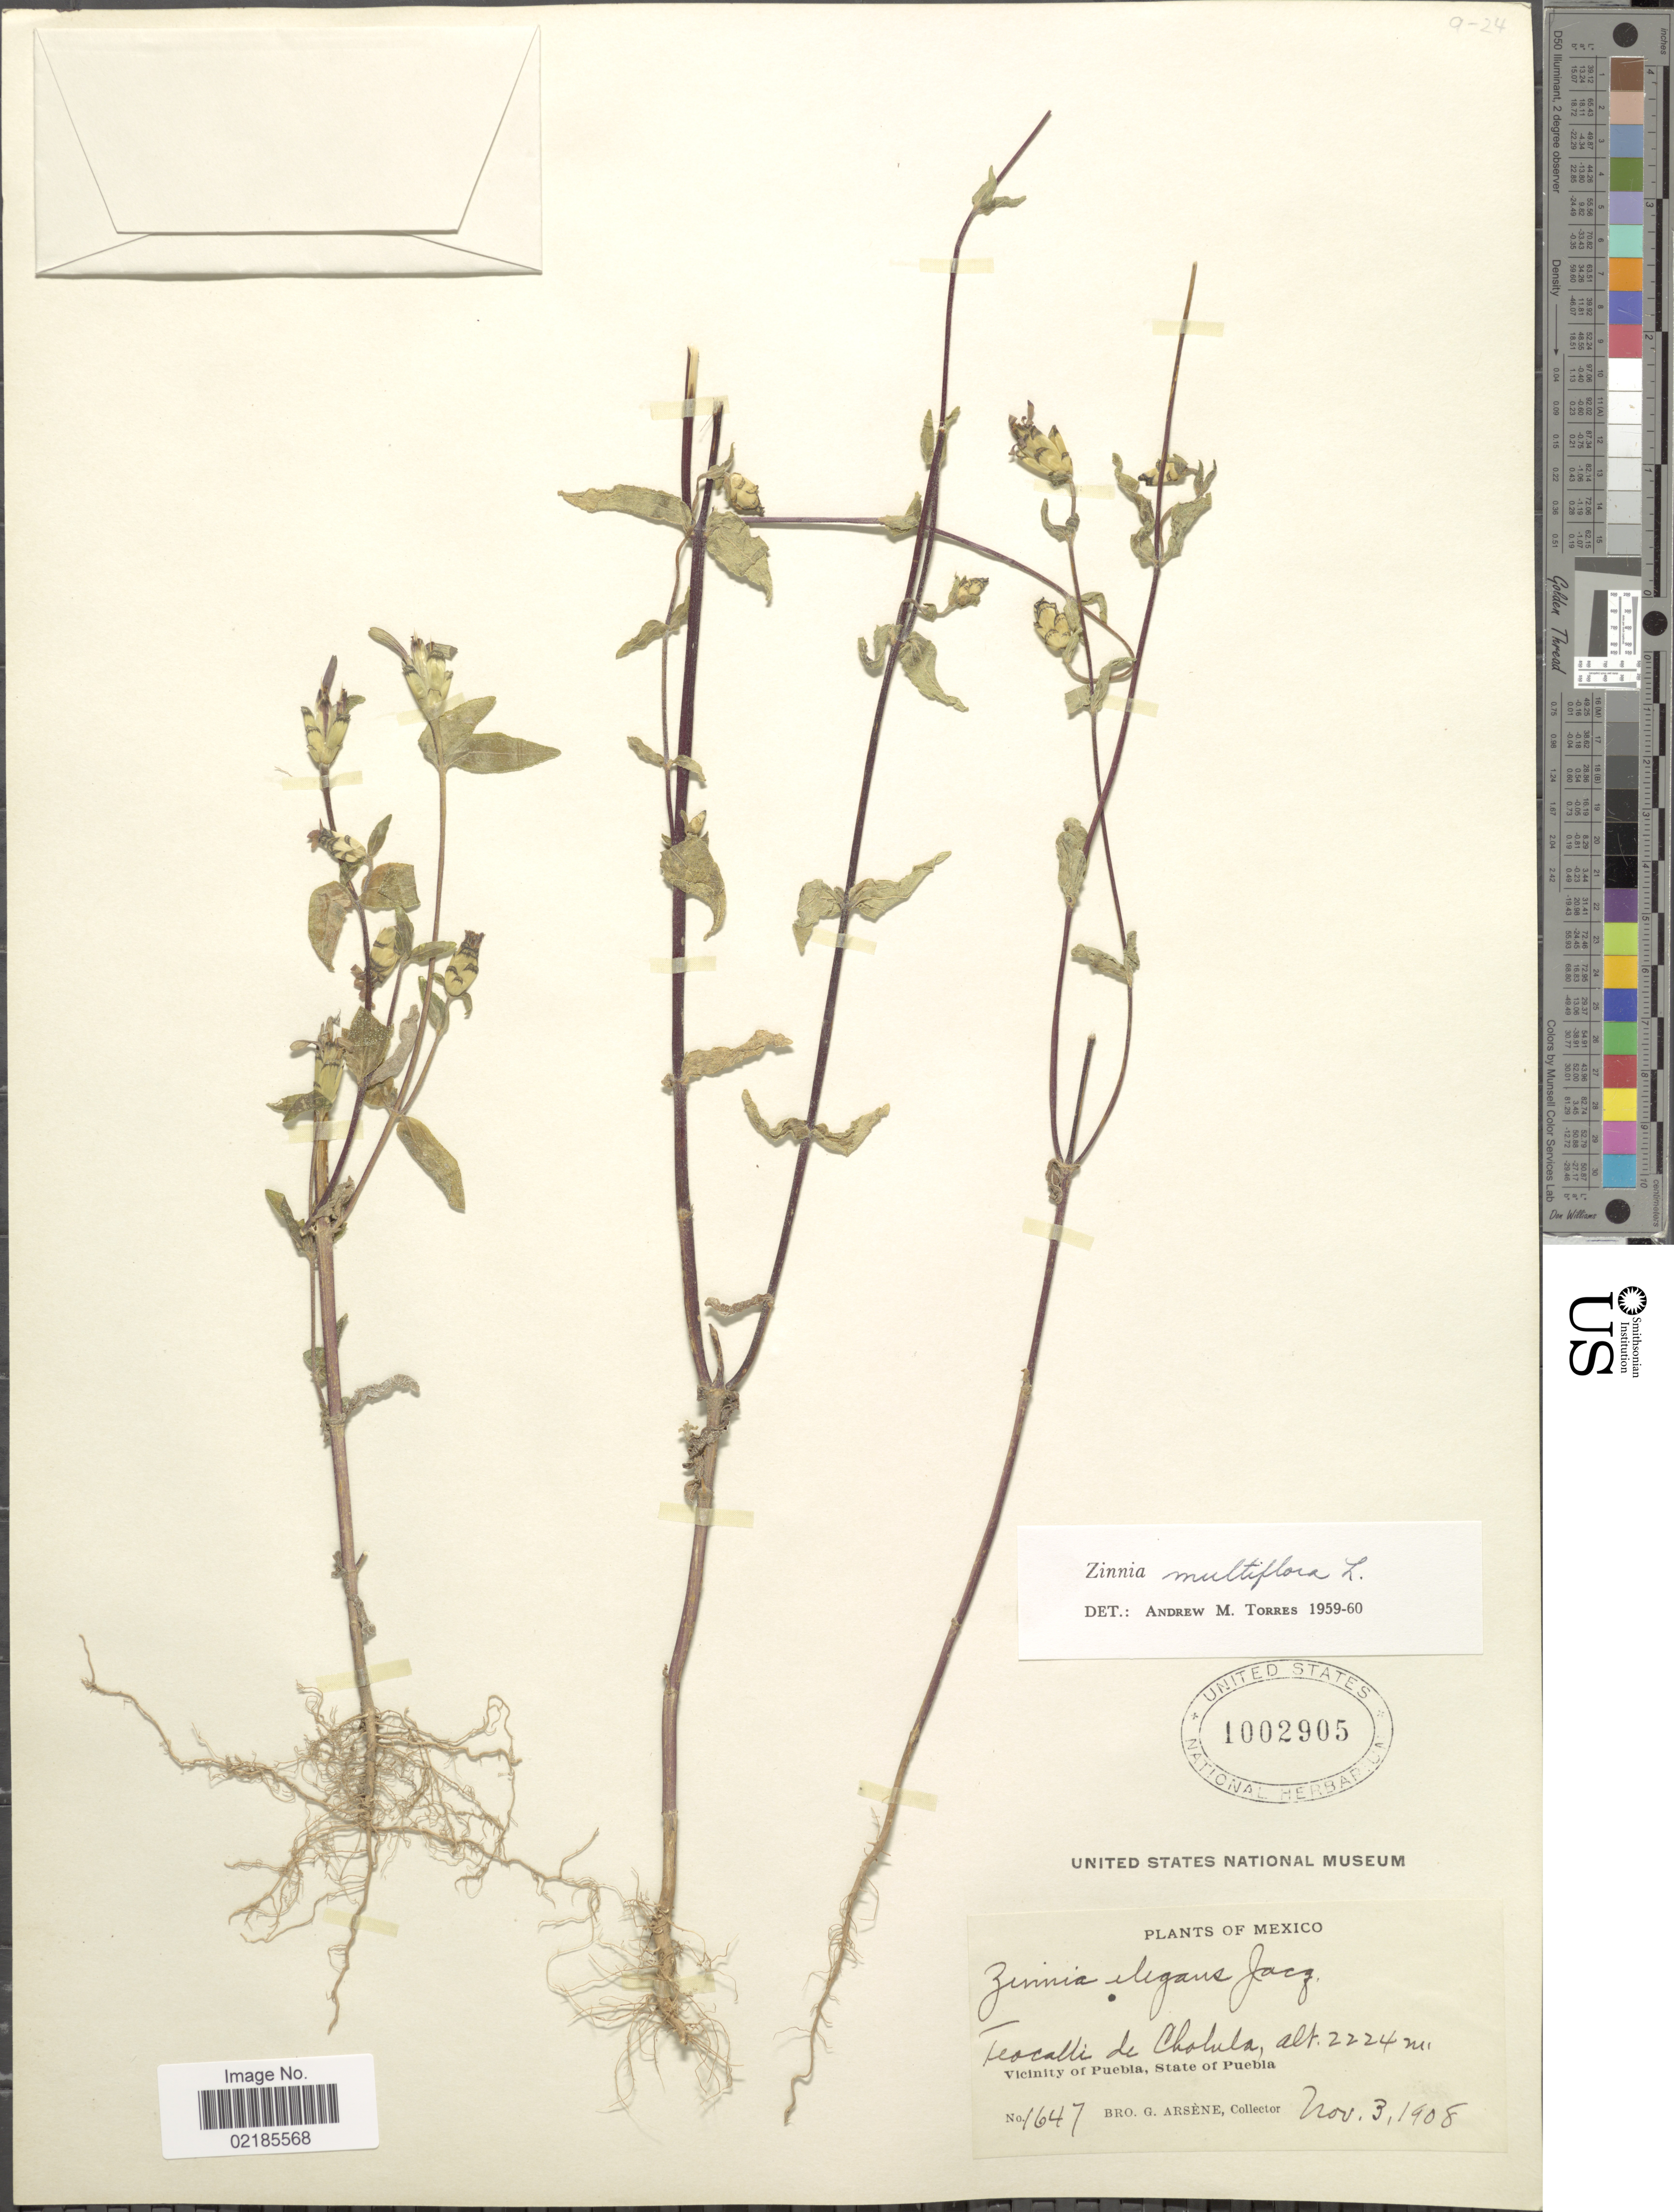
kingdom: Plantae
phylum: Tracheophyta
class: Magnoliopsida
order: Asterales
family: Asteraceae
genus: Zinnia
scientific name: Zinnia peruviana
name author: (L.) L.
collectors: Bro. G. Arsène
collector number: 1647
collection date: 1908-11-03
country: Mexico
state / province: Puebla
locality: Teocalli de Cholula, Vicinity of Puebla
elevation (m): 2224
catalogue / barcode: US 1002905